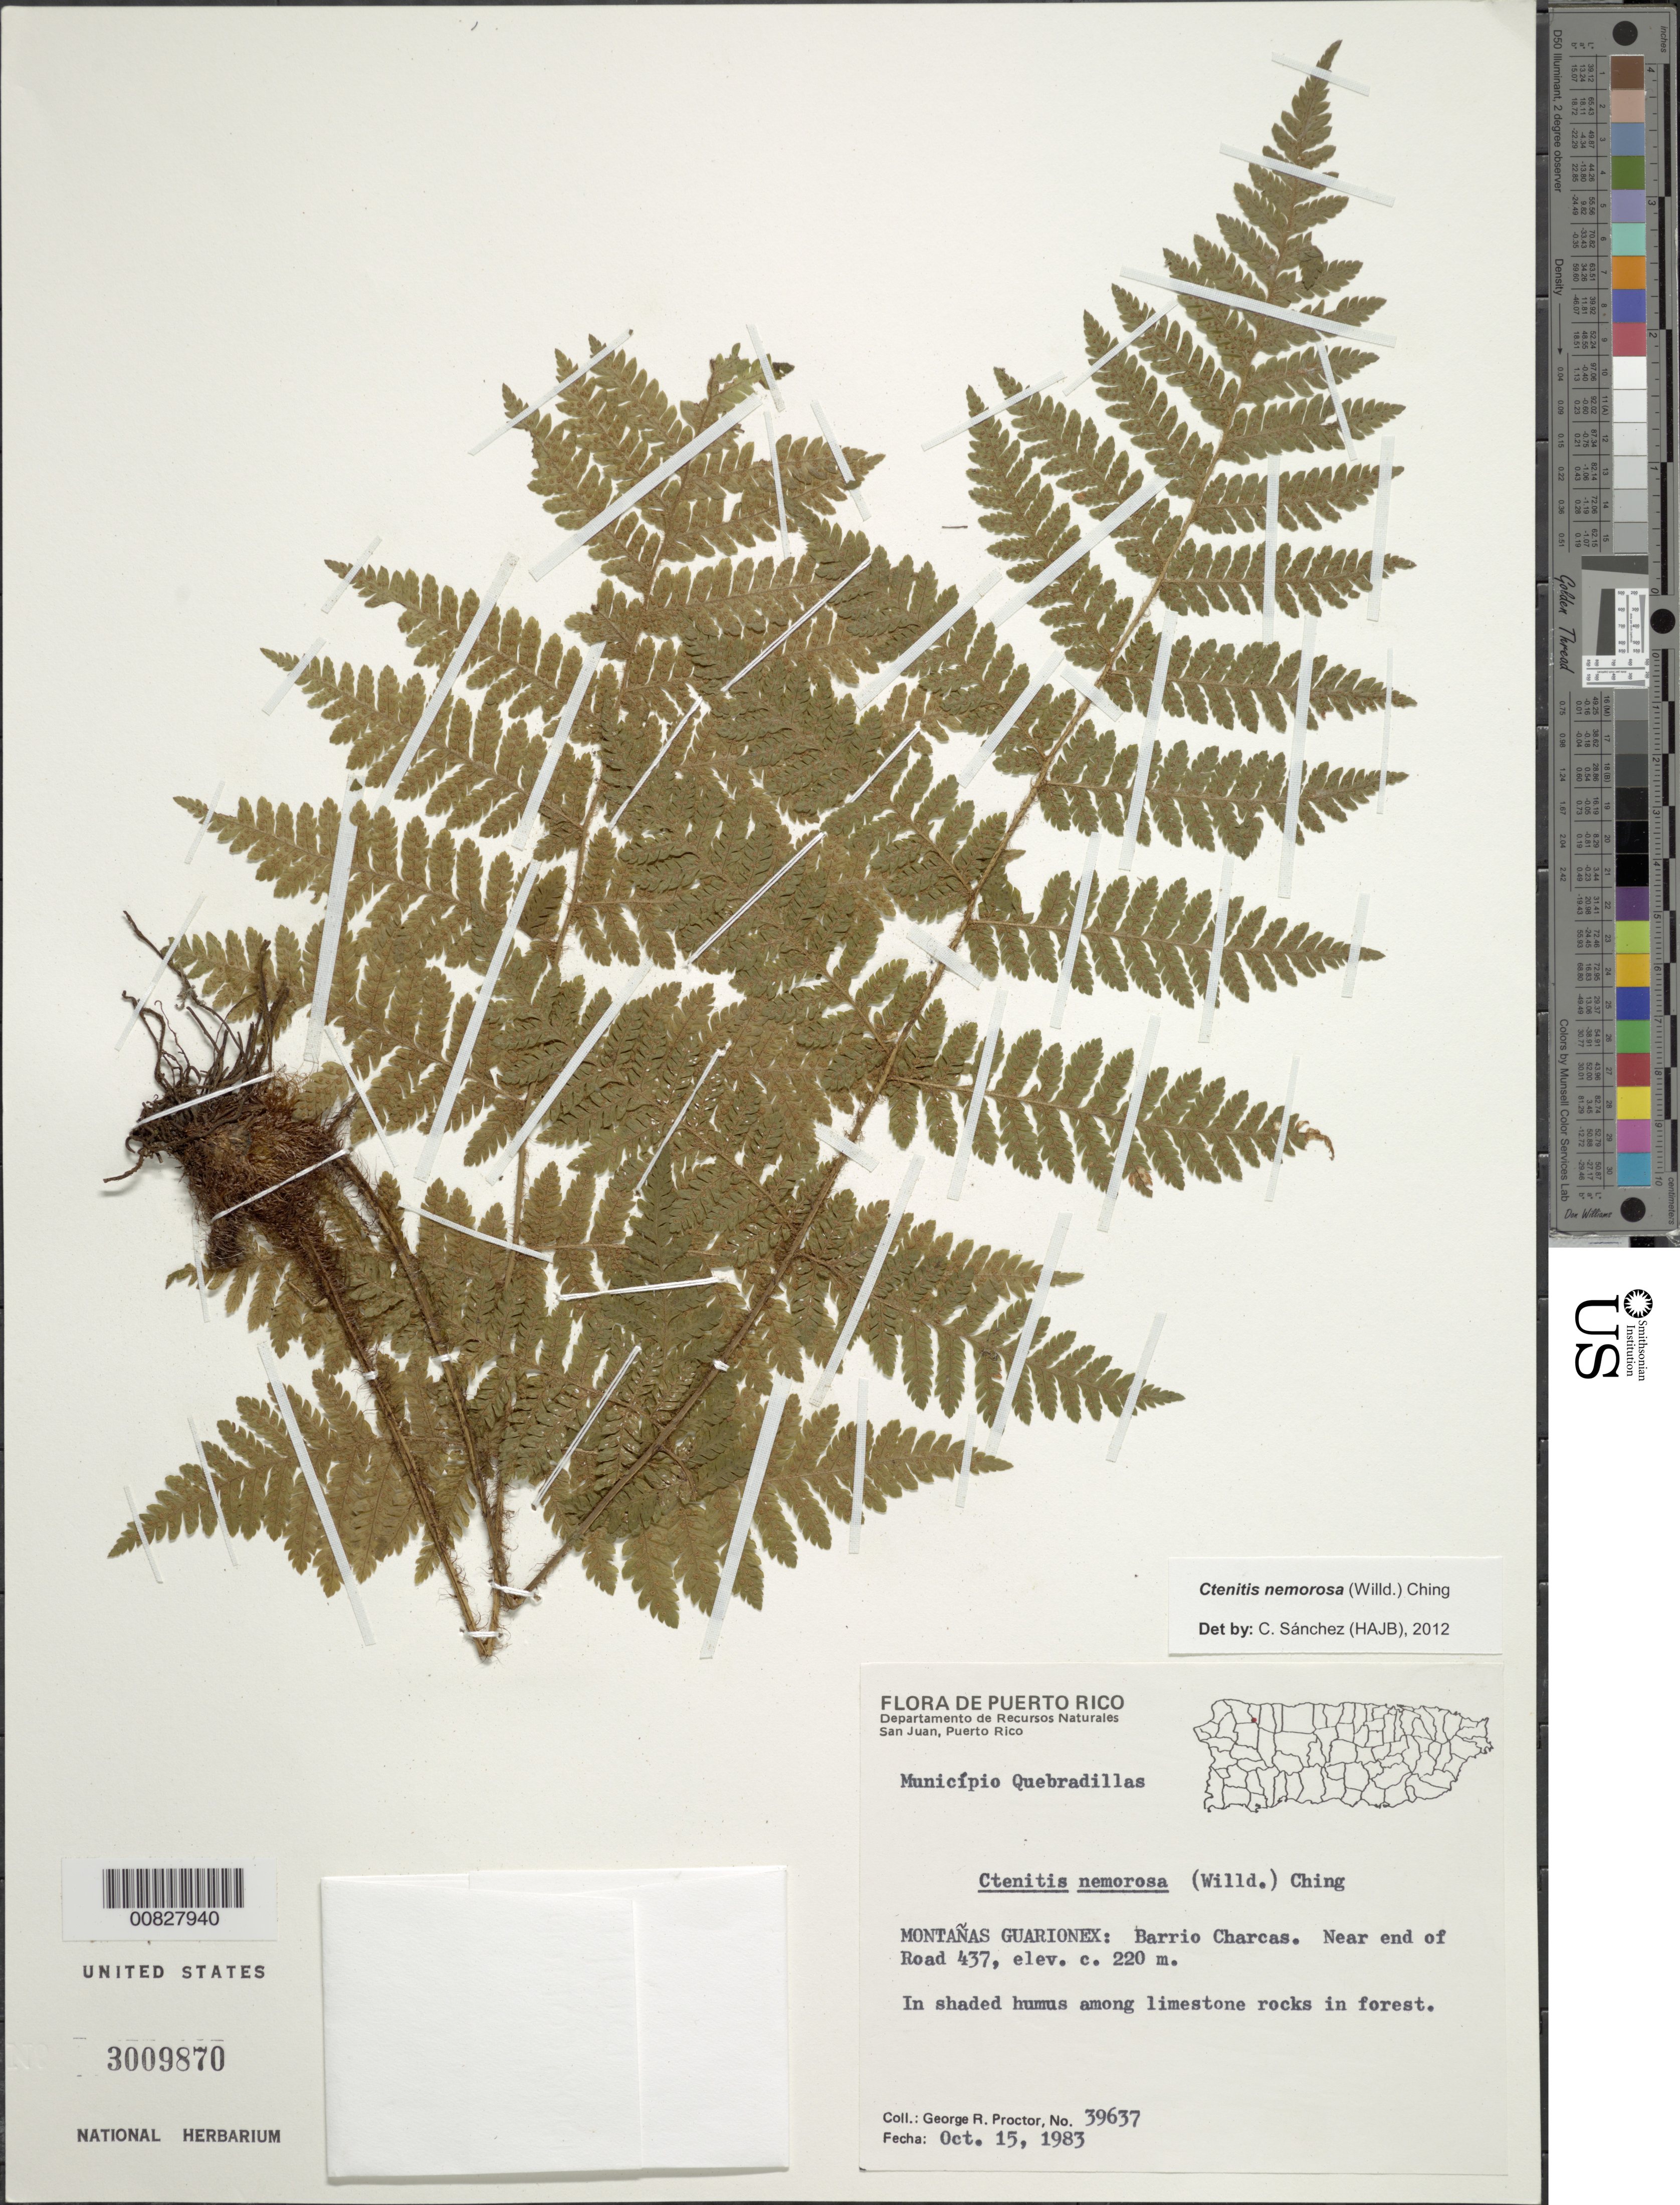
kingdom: Plantae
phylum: Tracheophyta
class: Polypodiopsida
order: Polypodiales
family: Dryopteridaceae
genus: Ctenitis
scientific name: Ctenitis nemorosa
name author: (Willd.) Ching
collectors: G. R. Proctor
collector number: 39637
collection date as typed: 15 Oct 1983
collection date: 1983-10-15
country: Puerto Rico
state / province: Quebradillas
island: Puerto Rico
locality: Montañas Guarionex, Barrio Charcas, Road 437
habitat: Shaded humus among limestone rocks in forest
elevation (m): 220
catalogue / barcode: US 3009870